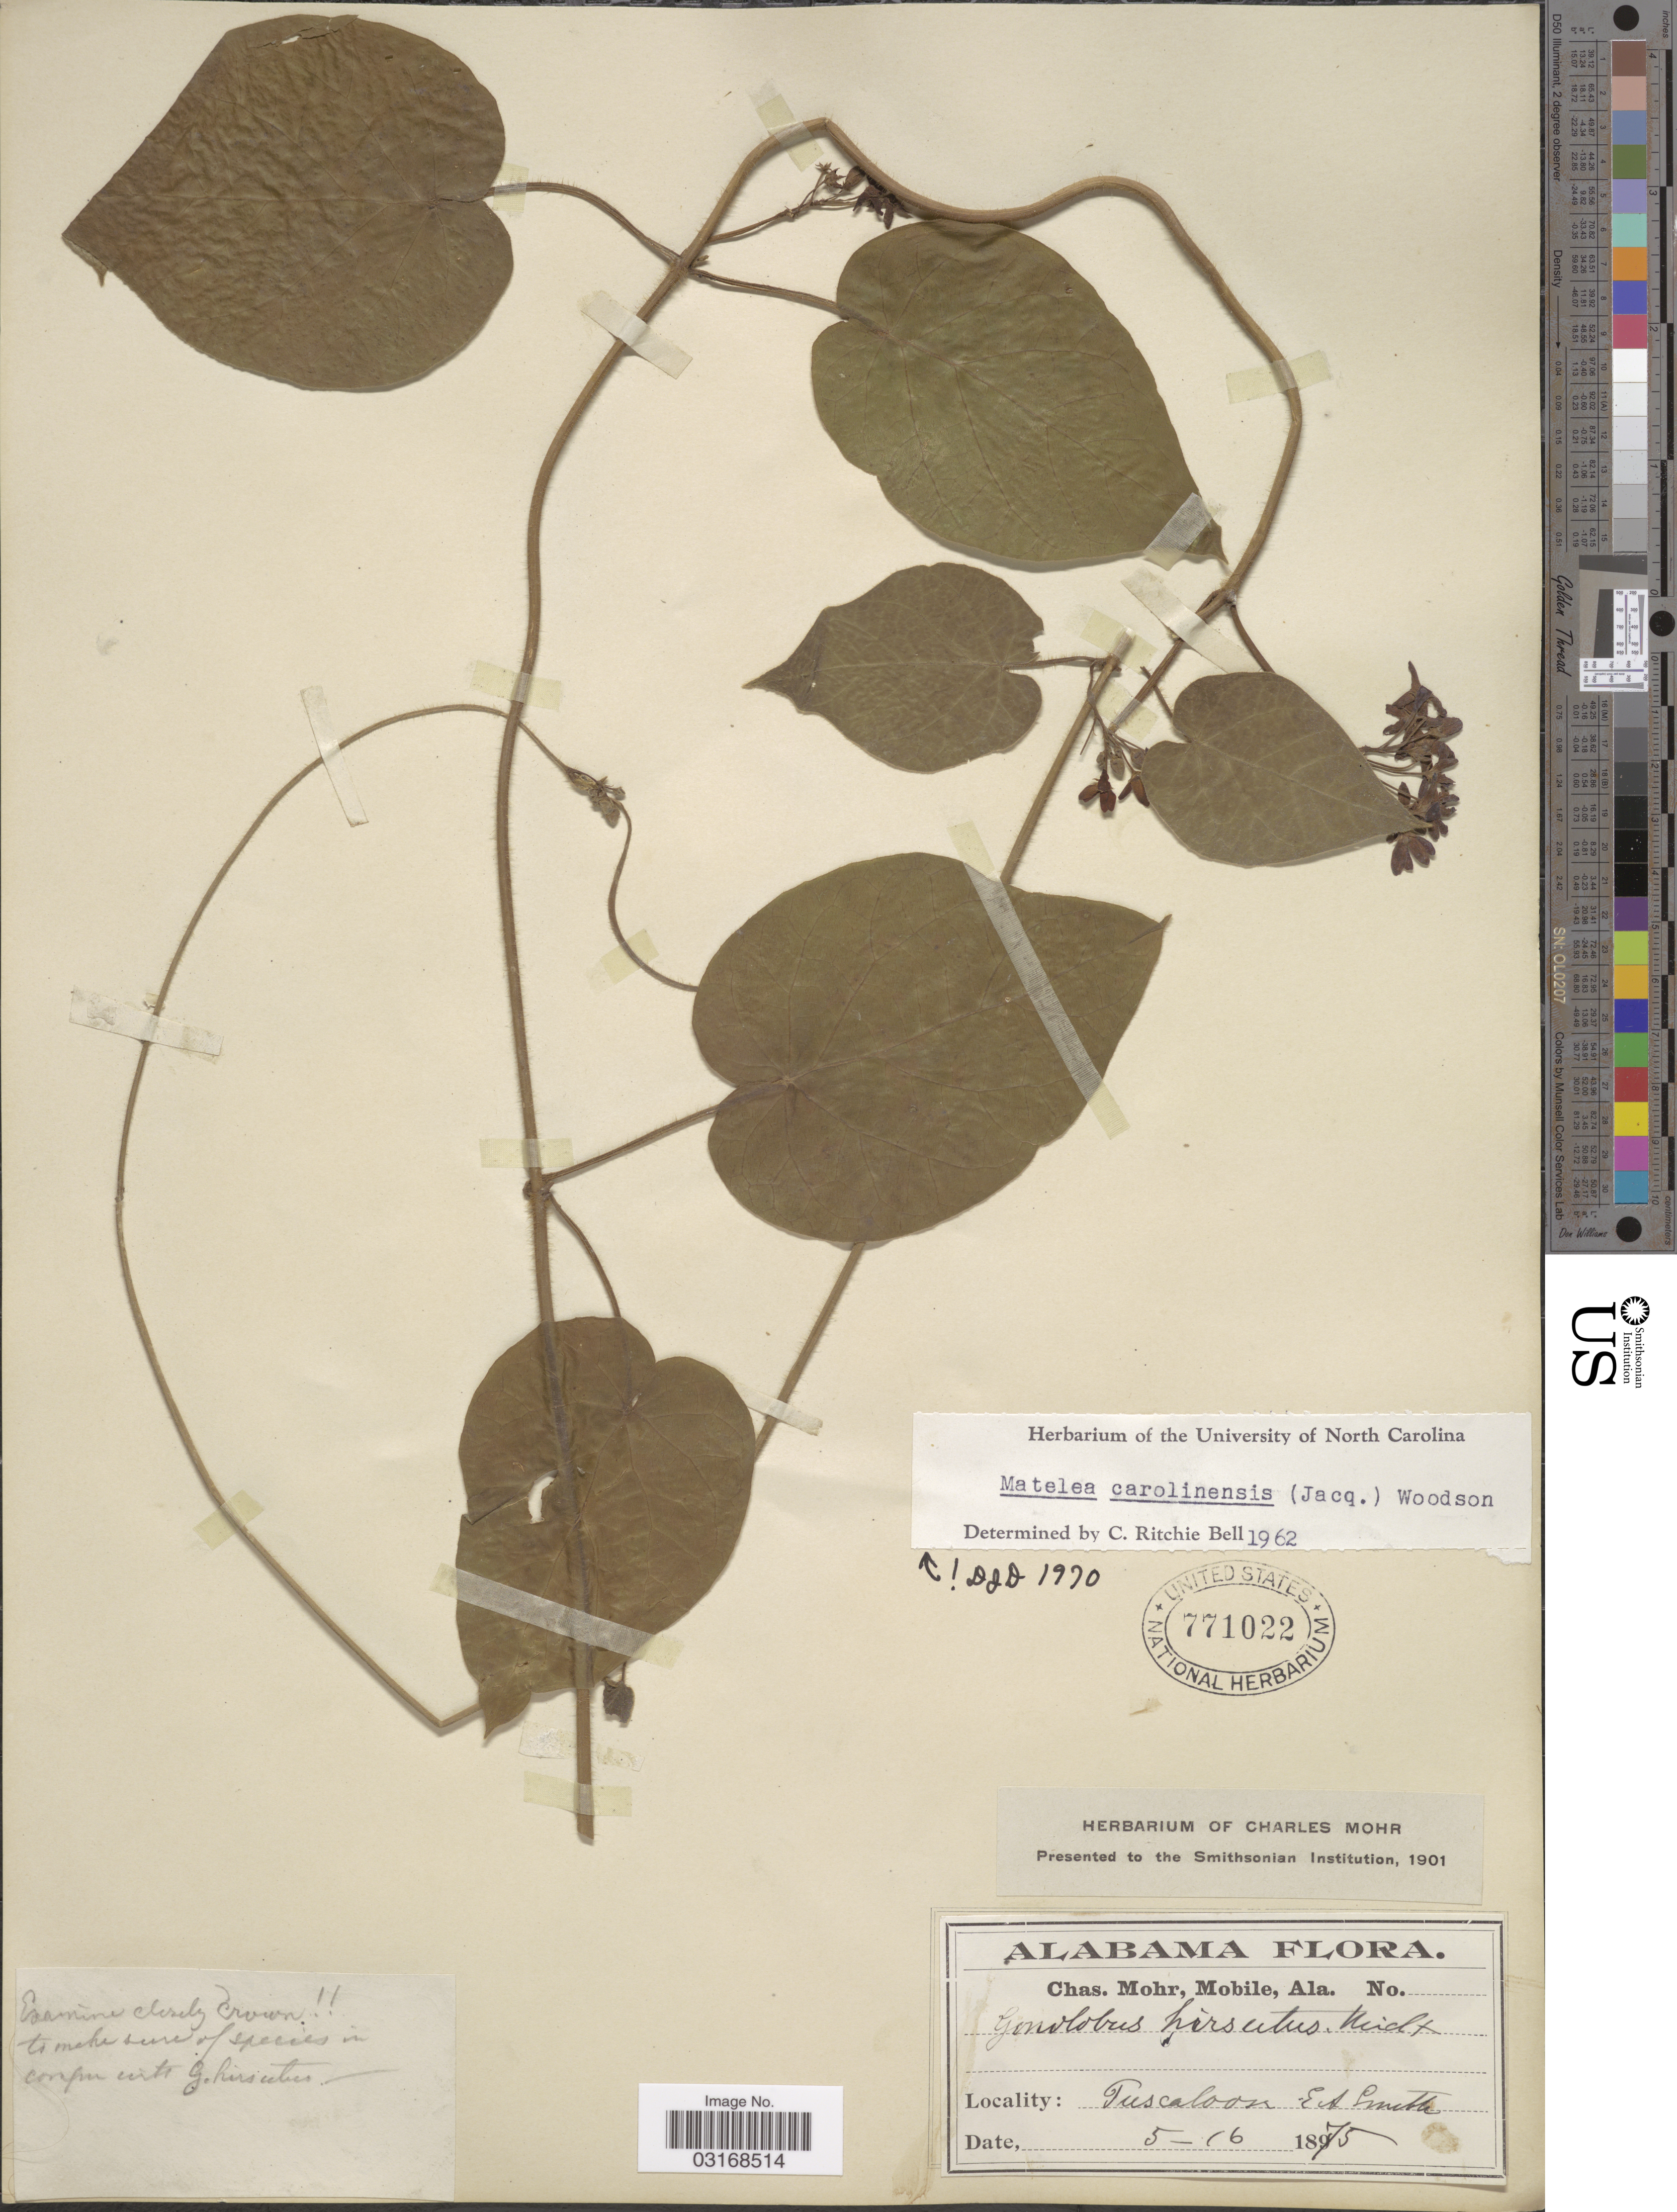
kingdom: Plantae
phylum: Tracheophyta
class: Magnoliopsida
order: Gentianales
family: Apocynaceae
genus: Matelea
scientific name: Matelea carolinensis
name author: (Jacq.) Woodson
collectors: E. A. Smith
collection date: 1875-05-16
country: United States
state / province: Alabama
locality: Tuscaloosa.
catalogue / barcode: US 771022